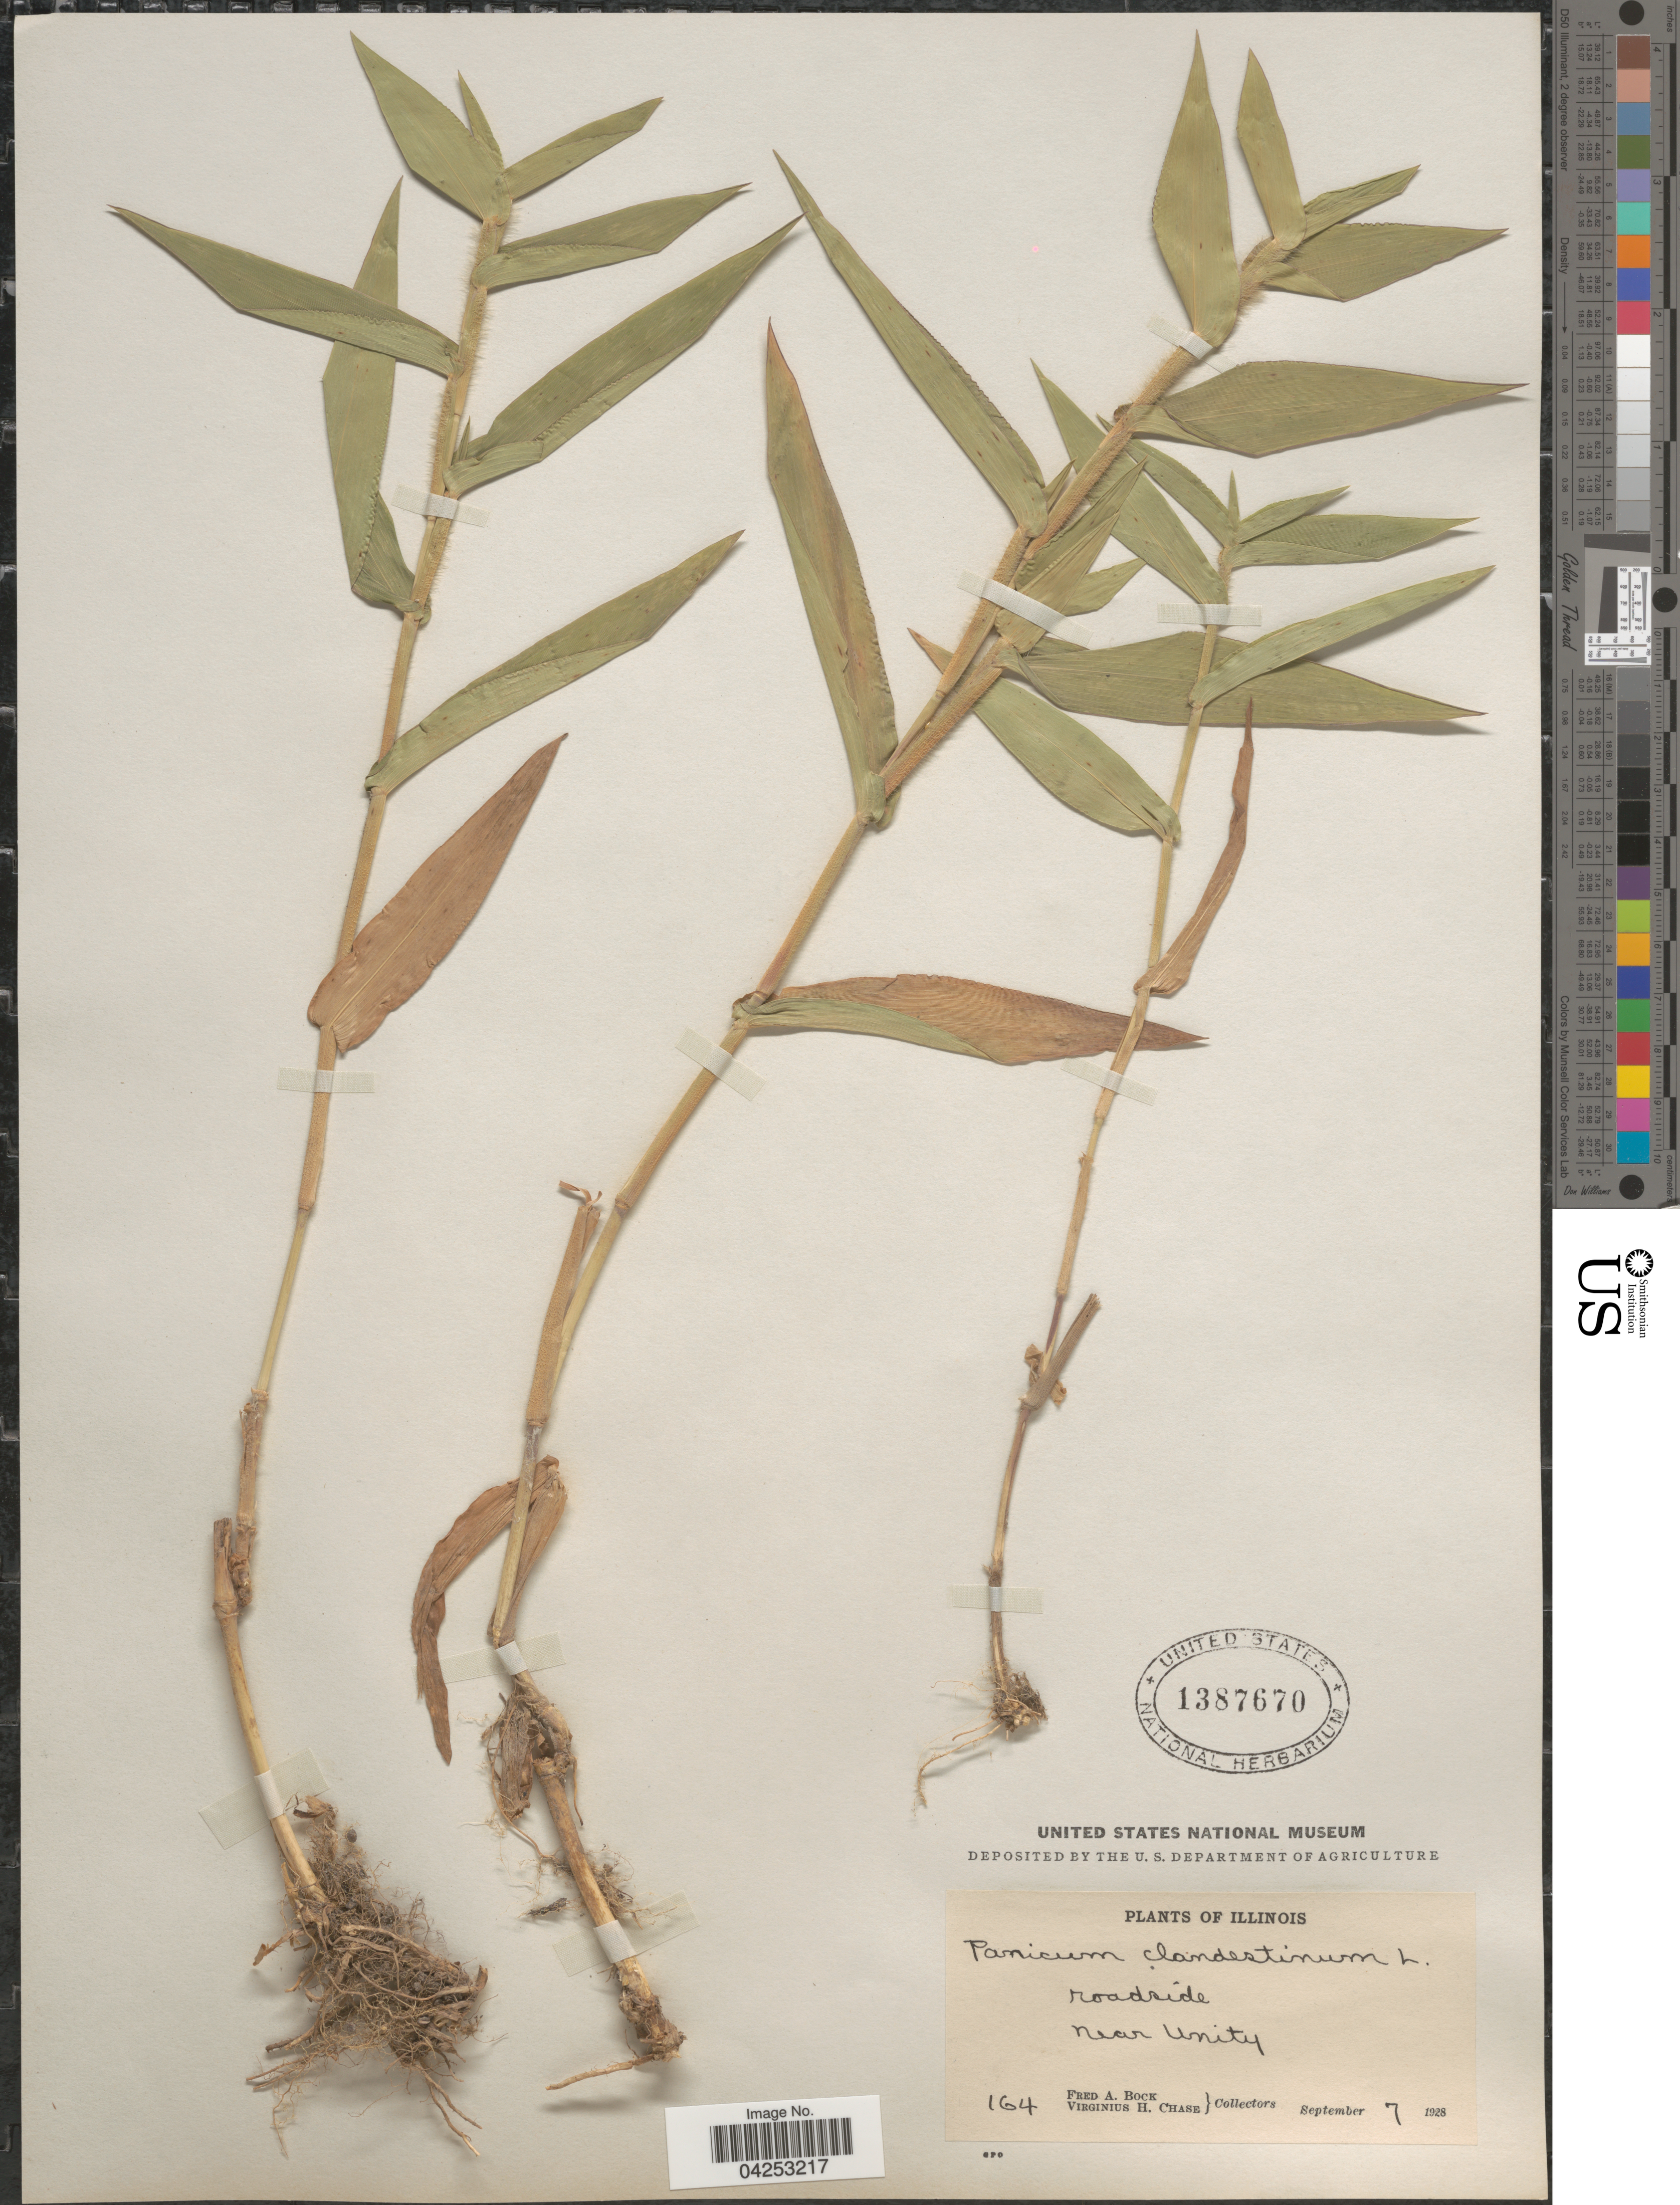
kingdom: Plantae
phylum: Tracheophyta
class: Liliopsida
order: Poales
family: Poaceae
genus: Dichanthelium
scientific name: Dichanthelium clandestinum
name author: (L.) Gould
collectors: F. Bock & V. H. Chase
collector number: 164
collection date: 1928-09-07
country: United States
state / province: Illinois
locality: Roadside near Unity.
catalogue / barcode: US 1387670